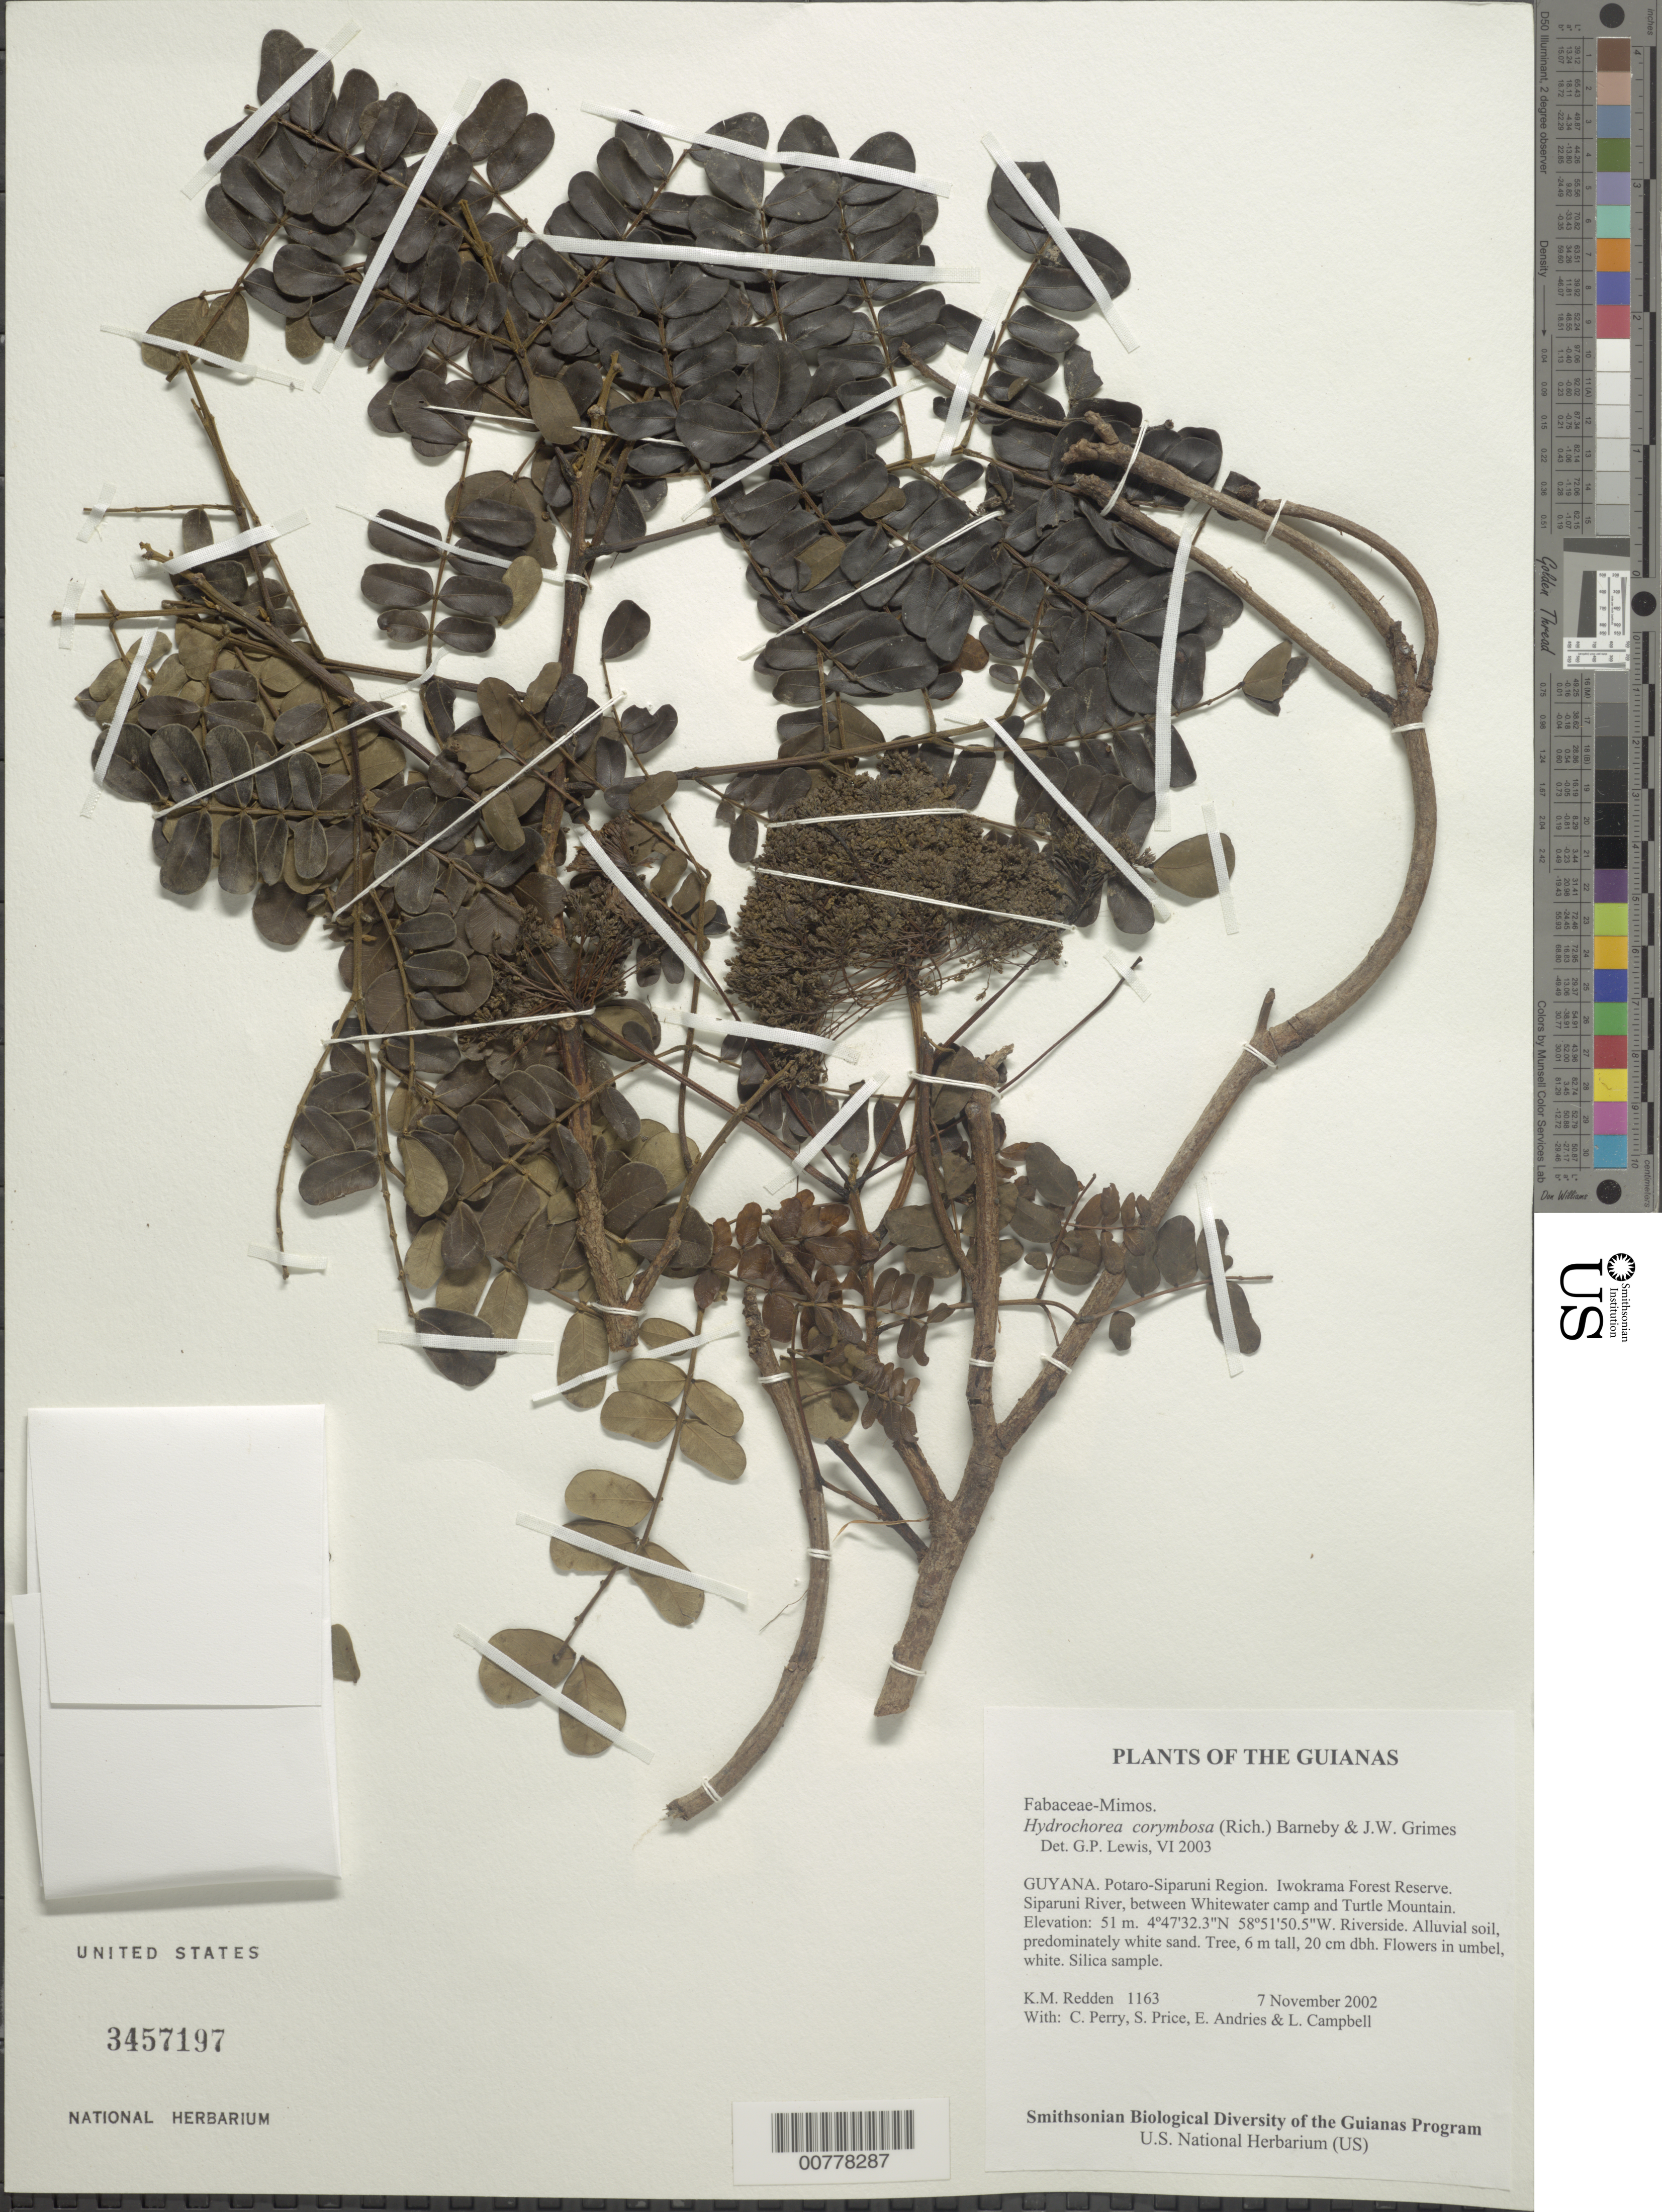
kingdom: Plantae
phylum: Tracheophyta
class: Magnoliopsida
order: Fabales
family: Fabaceae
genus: Hydrochorea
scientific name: Hydrochorea corymbosa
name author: (Rich.) Barneby & J.W. Grimes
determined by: Lewis, Gwilym P.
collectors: K. M. Redden, C. Perry, S. Price, E. Andries & L. Campbell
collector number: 1163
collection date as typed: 7 November 2002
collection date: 2002-11-07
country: Guyana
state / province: Potaro-Siparuni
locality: Iwokrama Forest Reserve. Siparuni River, between Whitewater camp and Turtle Mountain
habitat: Riverside. Alluvial soil, predominately white sand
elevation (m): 51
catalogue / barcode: US 3457197